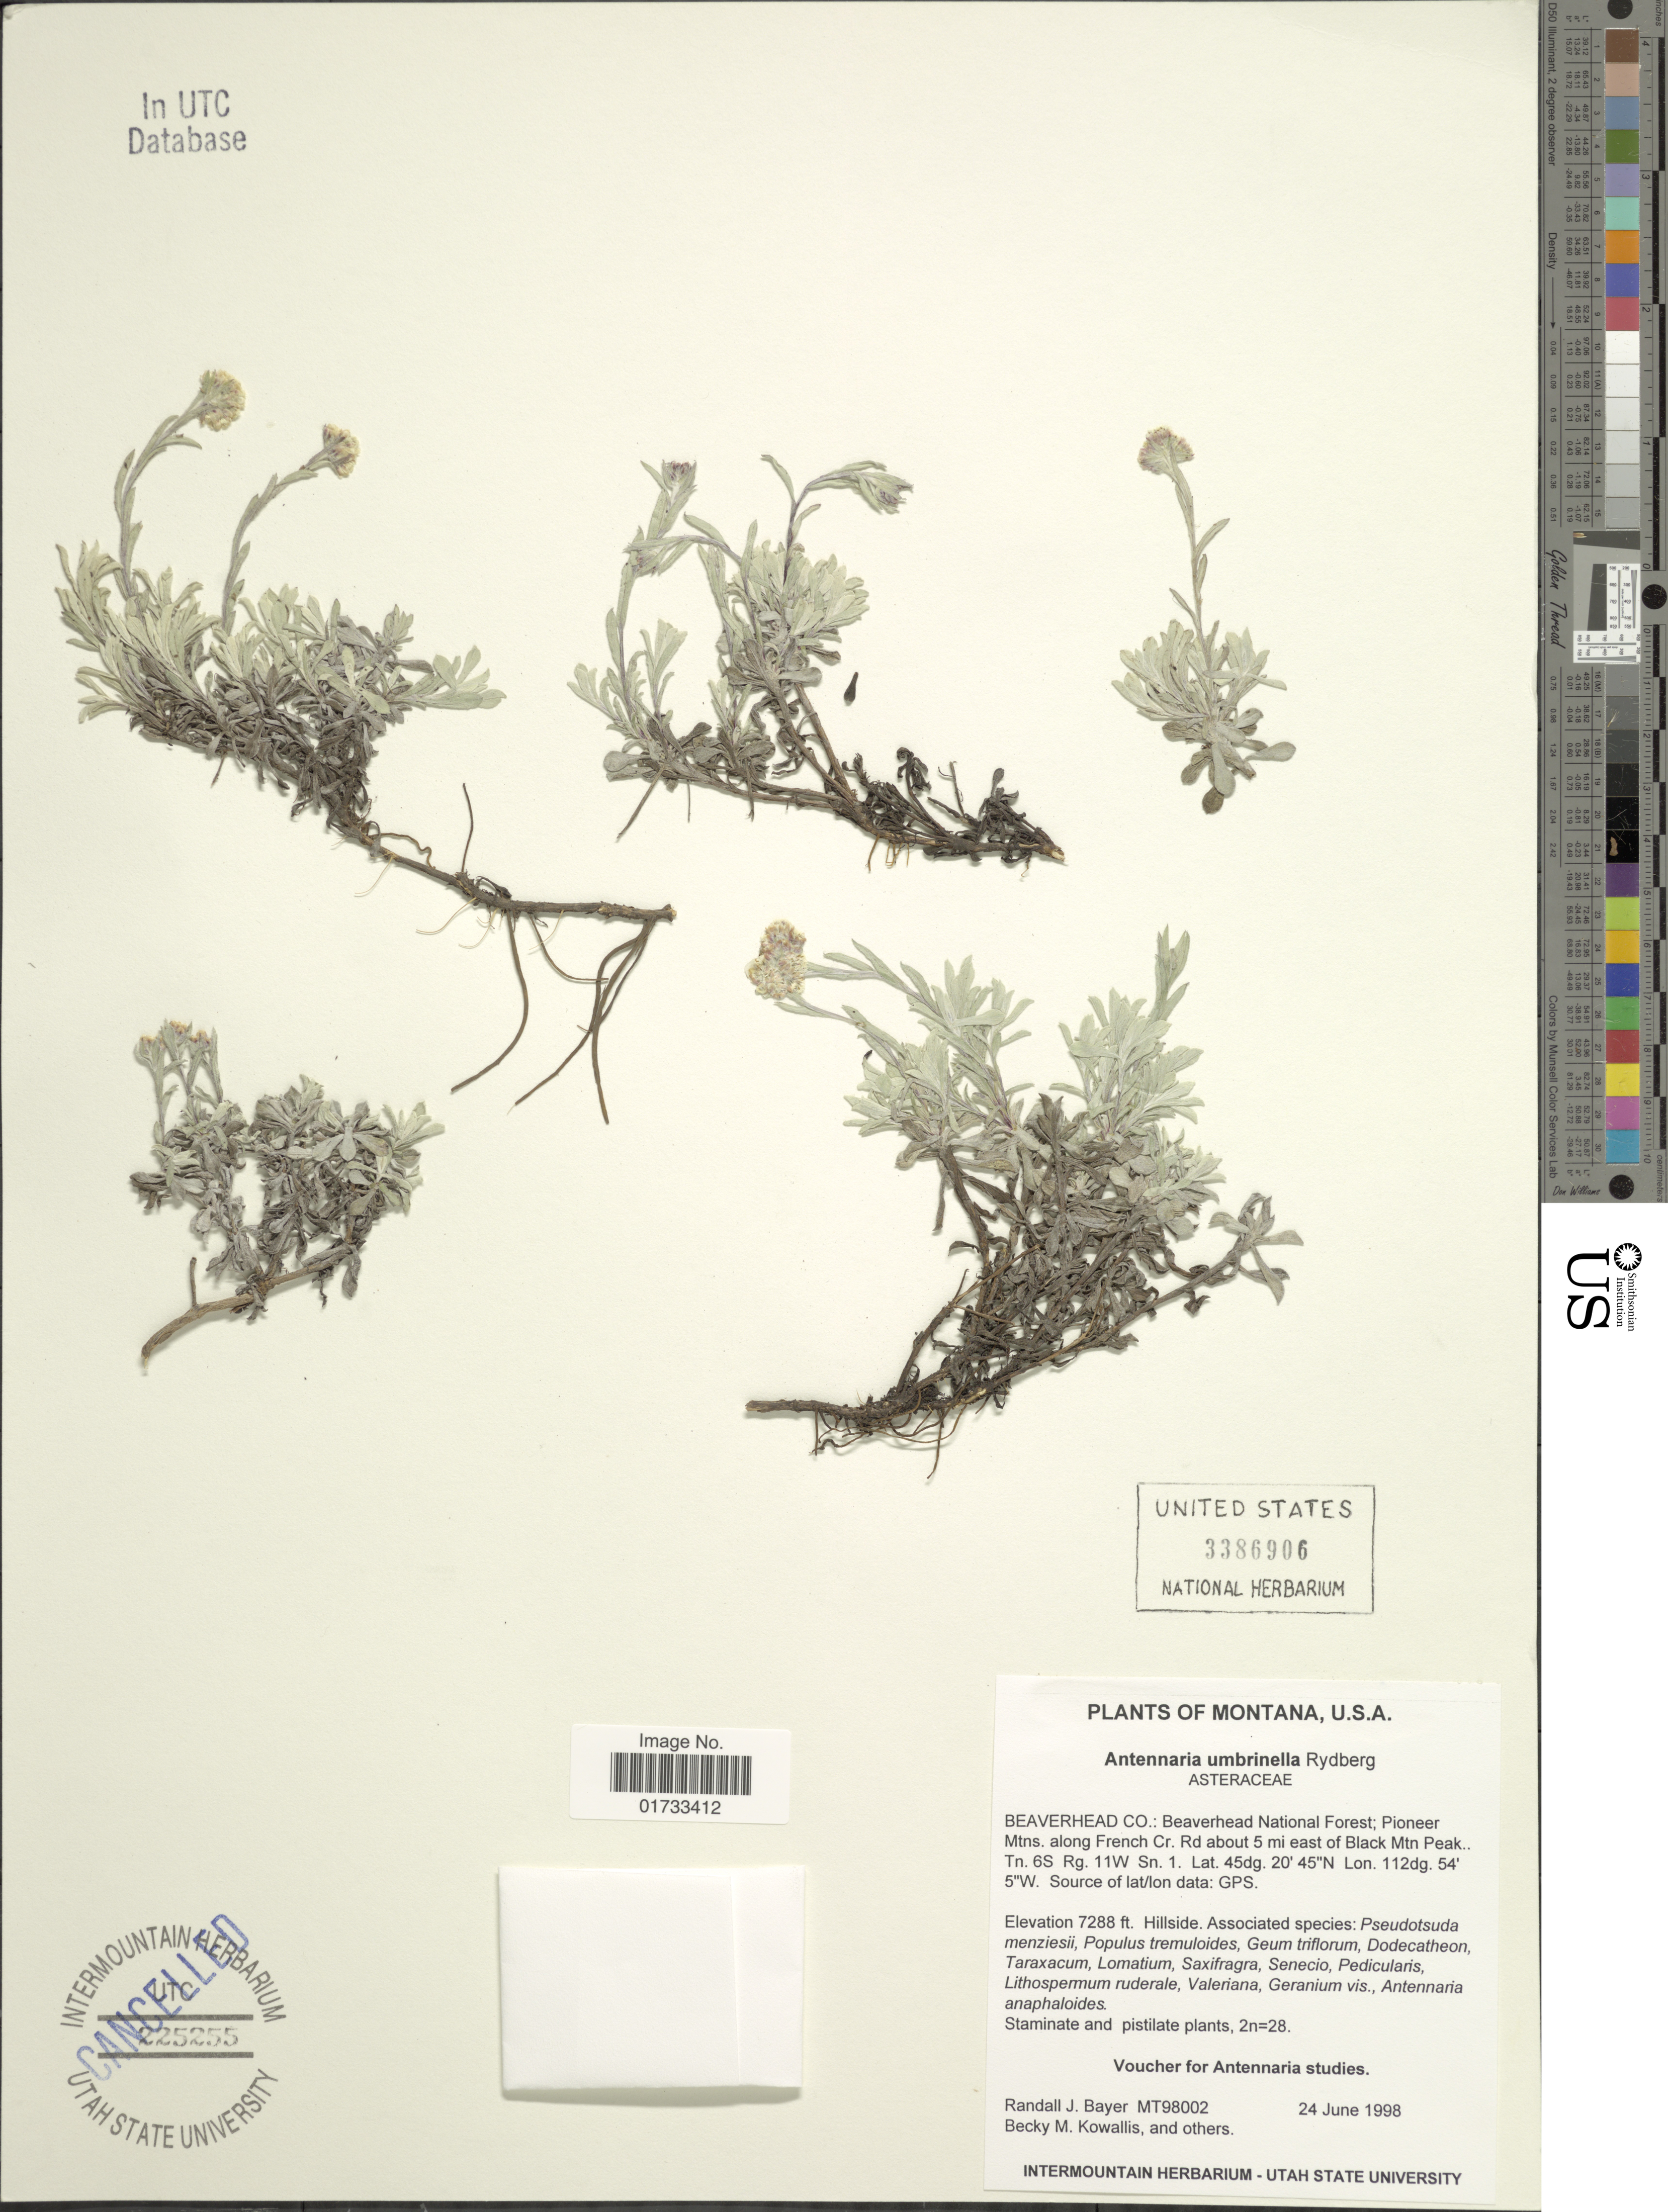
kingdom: Plantae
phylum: Tracheophyta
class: Magnoliopsida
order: Asterales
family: Asteraceae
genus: Antennaria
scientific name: Antennaria umbrinella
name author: Rydb.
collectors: R. Bayer, B. Kowallis & et al.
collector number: MT98002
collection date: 1998-06-24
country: United States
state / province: Montana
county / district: Beaverhead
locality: Beaverhead National Forest, Pioneer Mtns. along French Creek Rd about 5 mi E of Black Mtn Peak. Tn.6S Rg.11W Sn., Hillside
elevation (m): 2221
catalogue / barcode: US 3386906